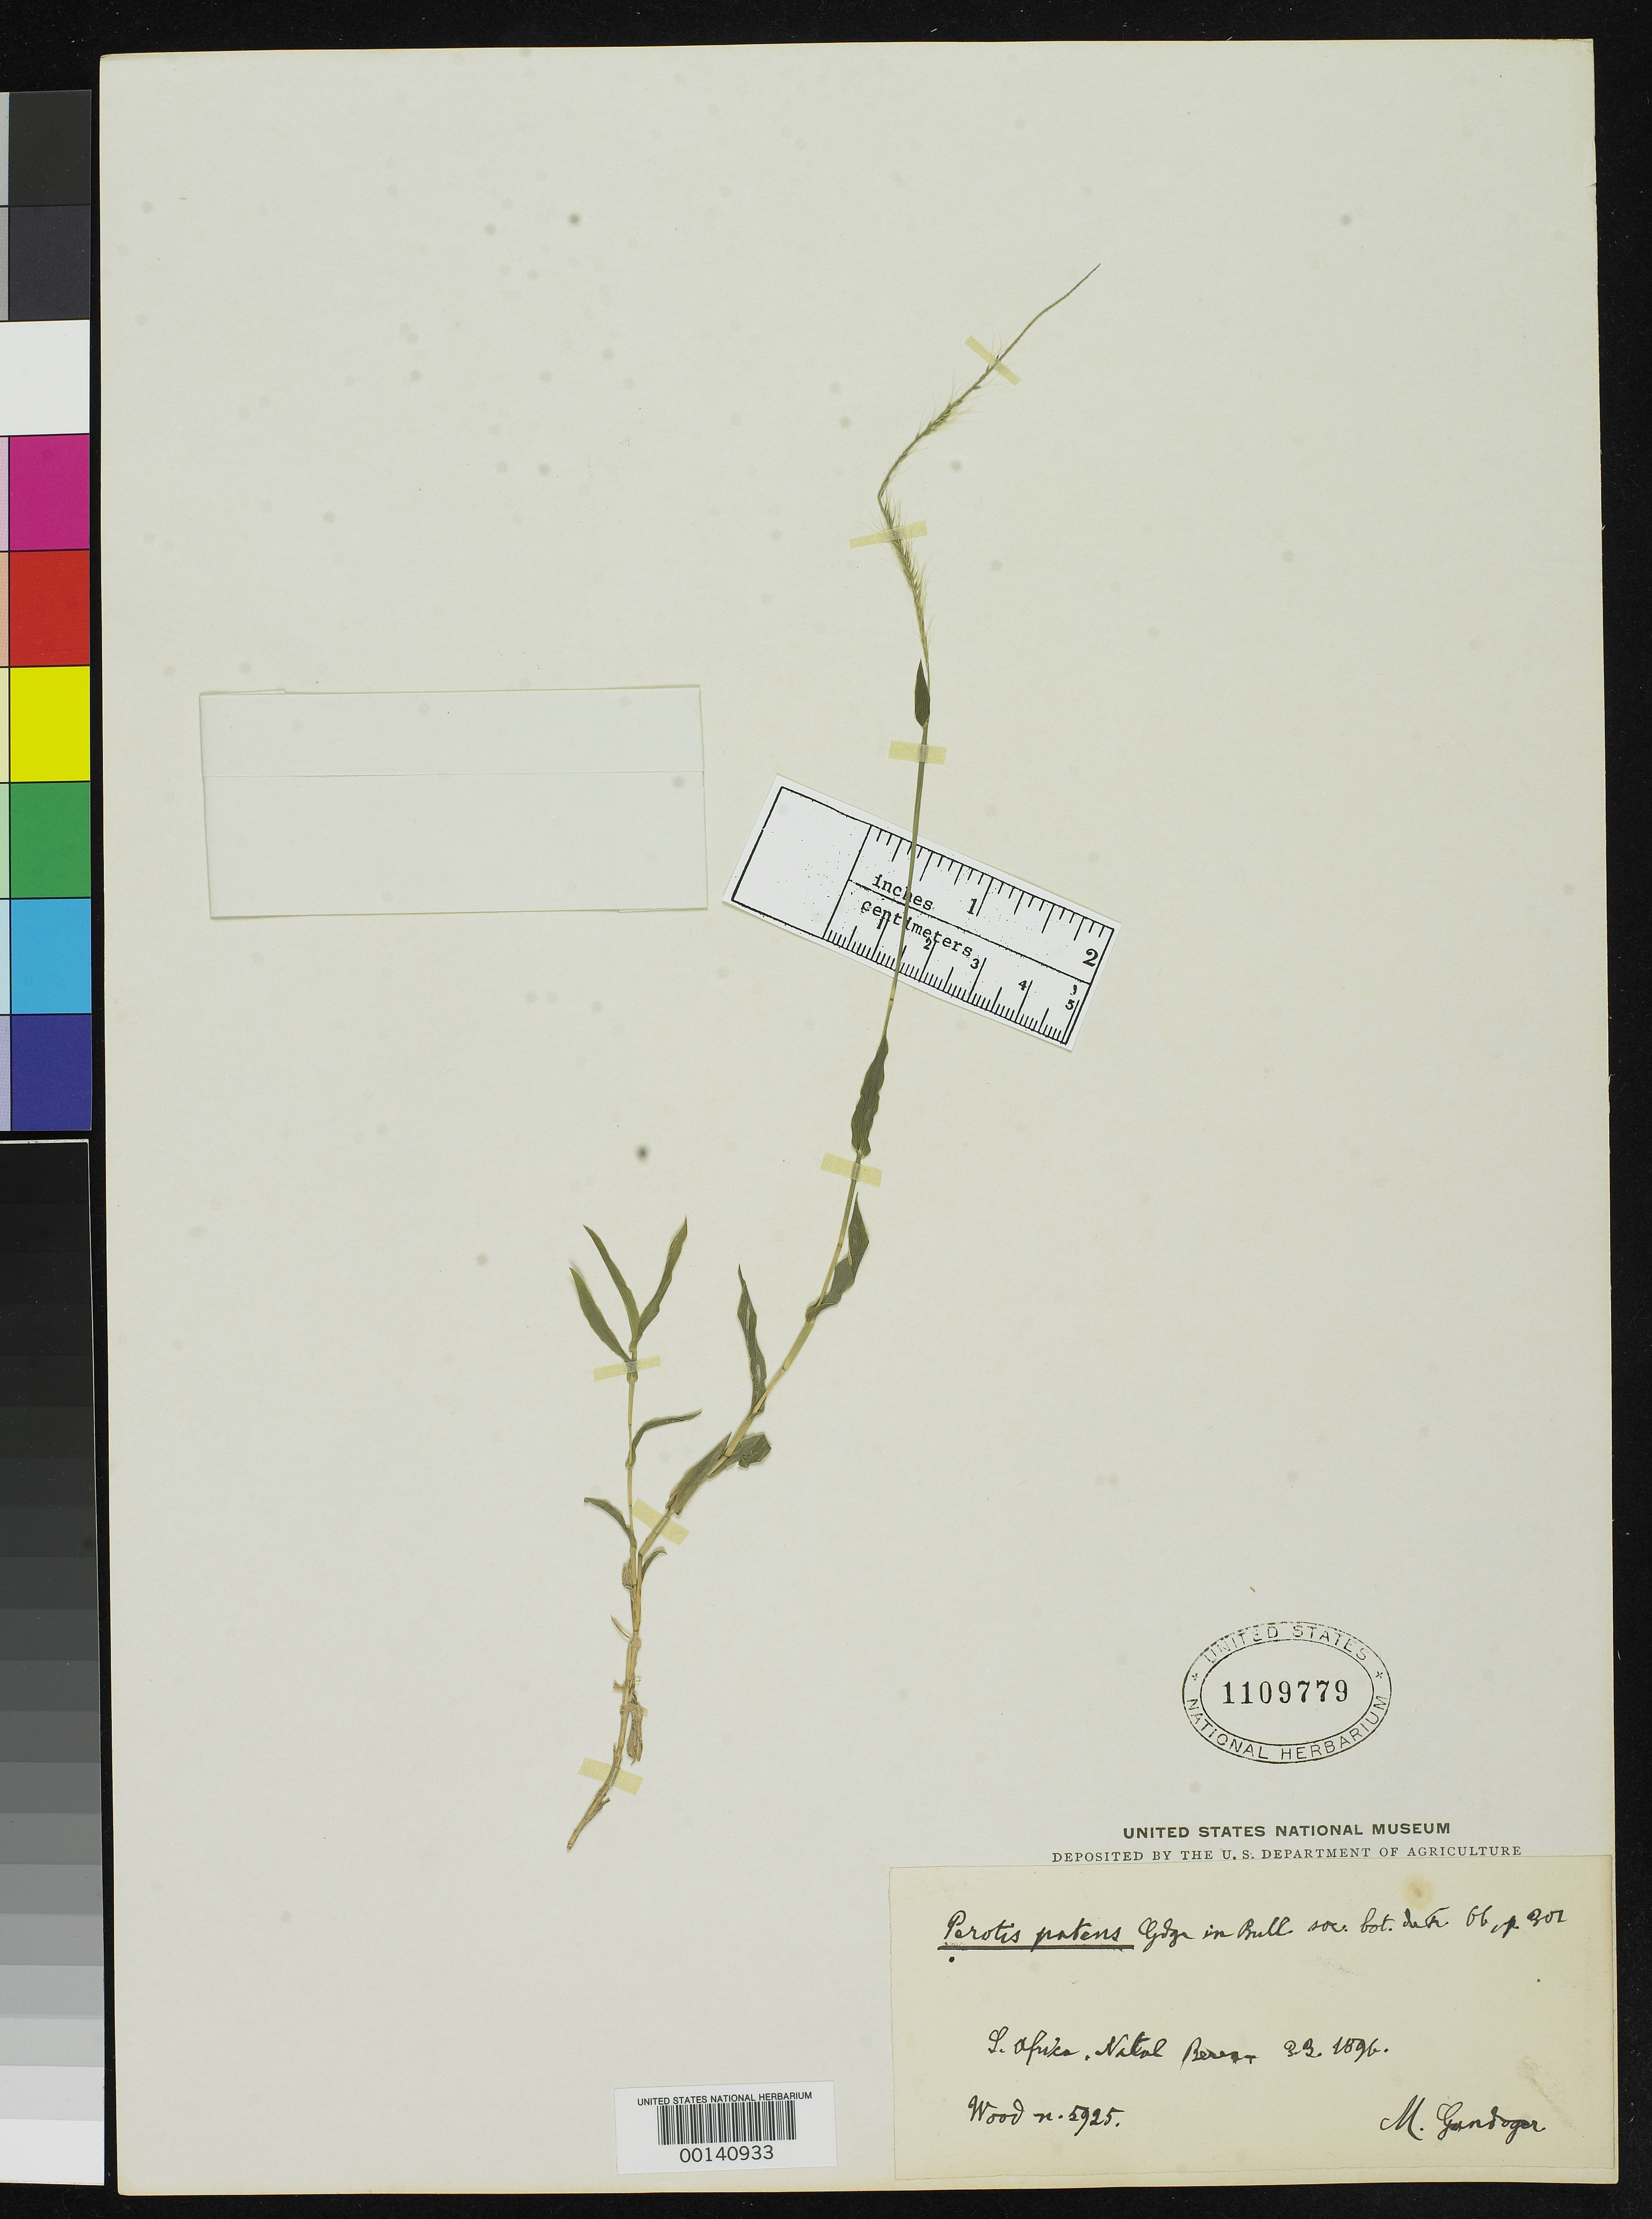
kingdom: Plantae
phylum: Tracheophyta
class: Liliopsida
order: Poales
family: Poaceae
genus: Perotis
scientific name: Perotis patens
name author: Gand.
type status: Isotype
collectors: J. M. Wood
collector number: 5925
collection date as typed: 1896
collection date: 1896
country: South Africa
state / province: KwaZulu-Natal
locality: Ad Berea.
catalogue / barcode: US 1109779